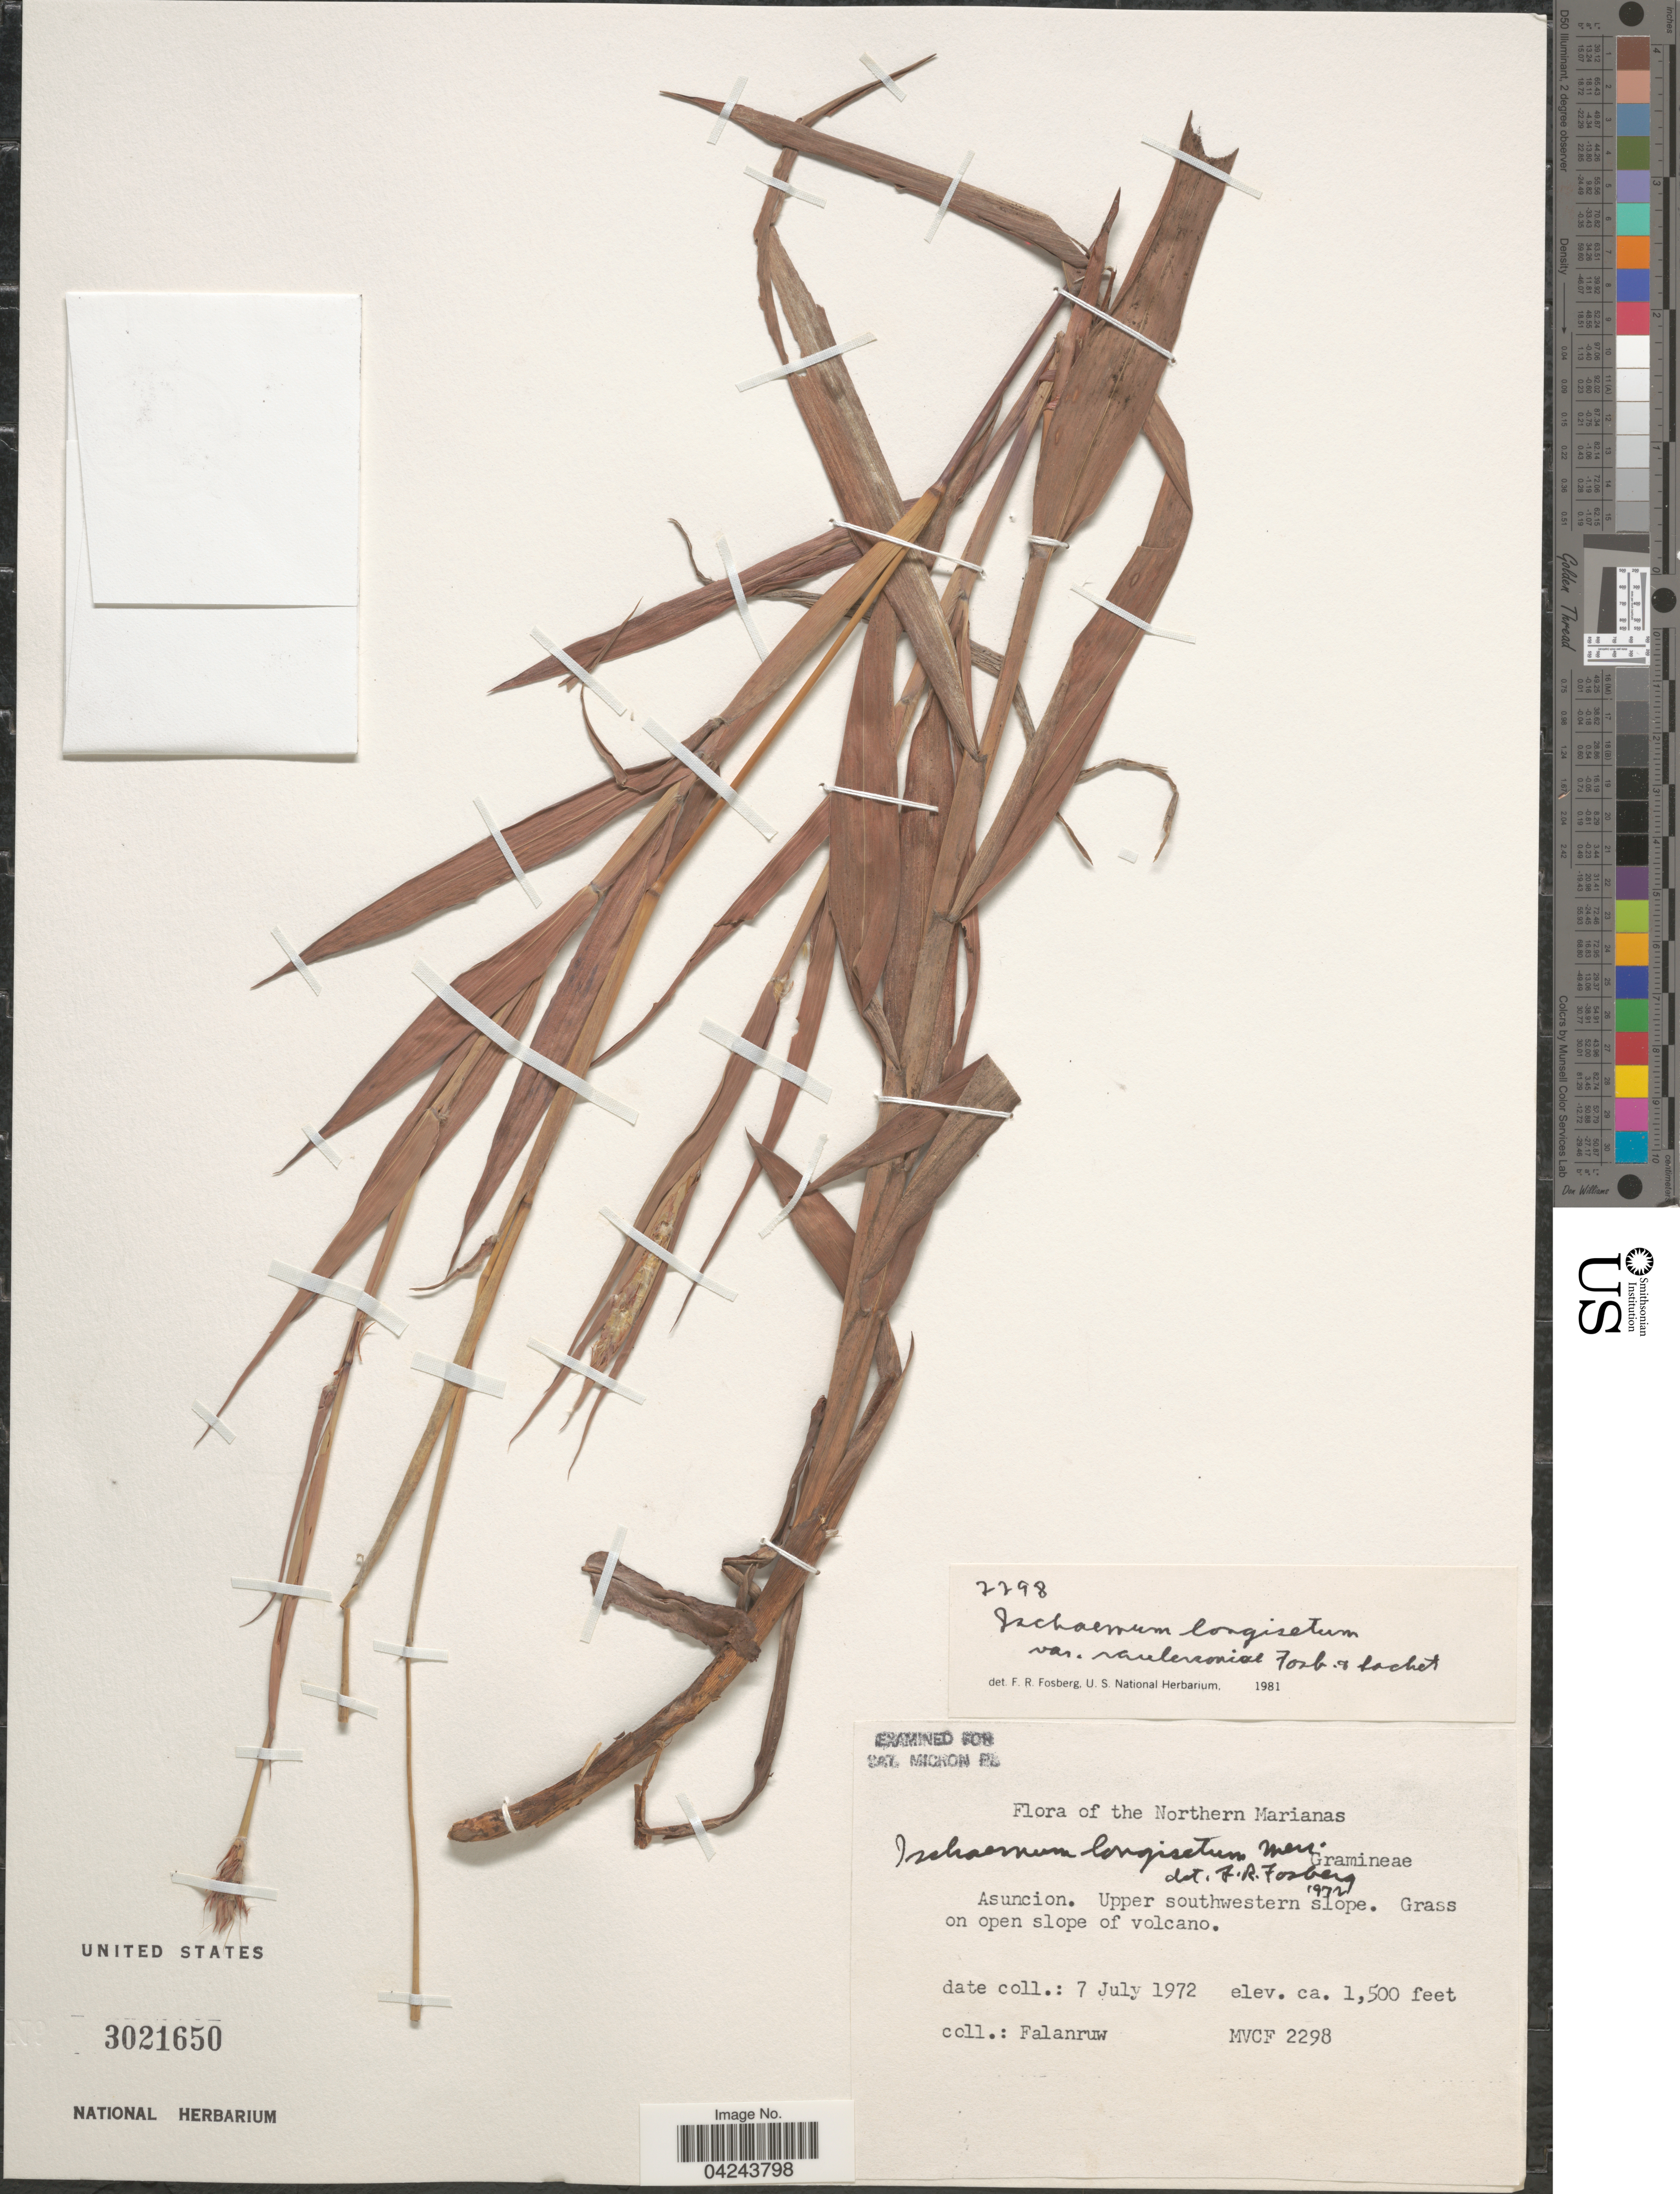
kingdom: Plantae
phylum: Tracheophyta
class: Liliopsida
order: Poales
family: Poaceae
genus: Ischaemum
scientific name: Ischaemum longisetum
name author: Merr.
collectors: Falanruw, --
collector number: MVCF 2298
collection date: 1972-07-07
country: Northern Mariana Islands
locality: Northern Marianas. Asuncion. Upper southwestern slope.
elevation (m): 457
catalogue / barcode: US 3021650